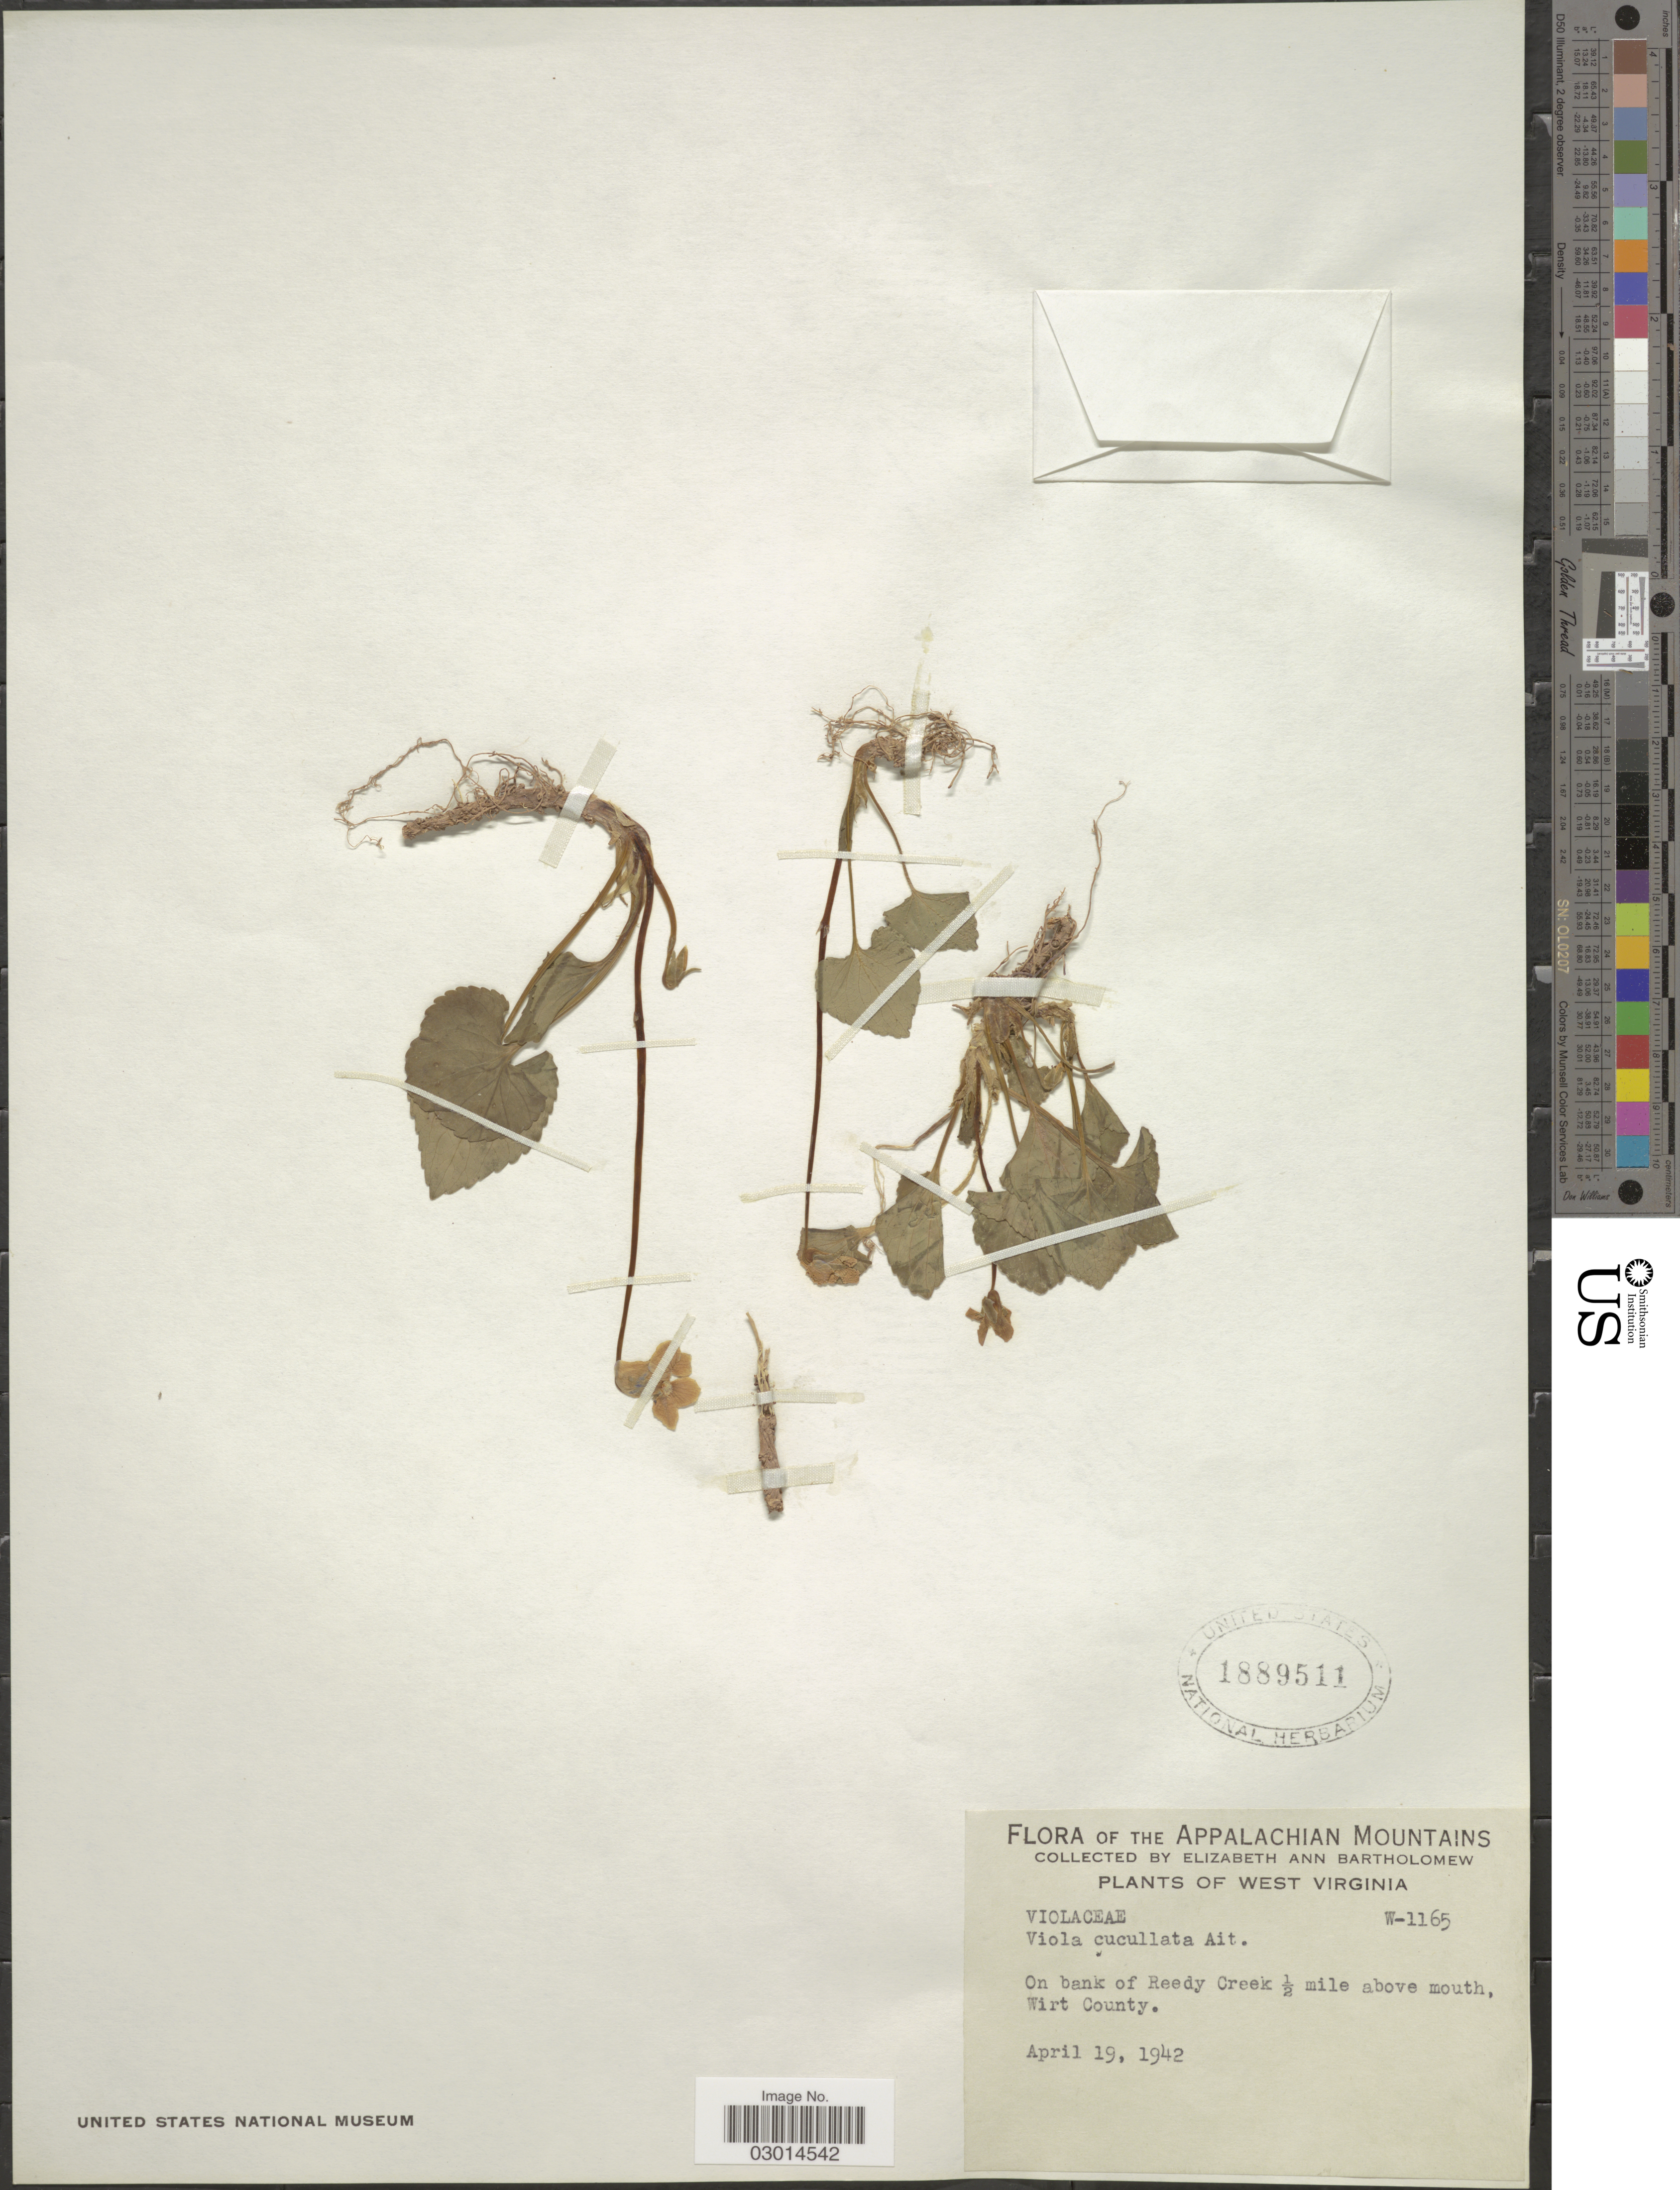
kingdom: Plantae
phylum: Tracheophyta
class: Magnoliopsida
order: Malpighiales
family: Violaceae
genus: Viola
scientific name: Viola cucullata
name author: Aiton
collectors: E. Bartholomew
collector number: W-1165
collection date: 1942-04-19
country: United States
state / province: West Virginia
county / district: Wirt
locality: Appalachian Mountains, On bank of Reedy Creek ½ mile above mouth, Wirt County.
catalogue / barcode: US 1889511